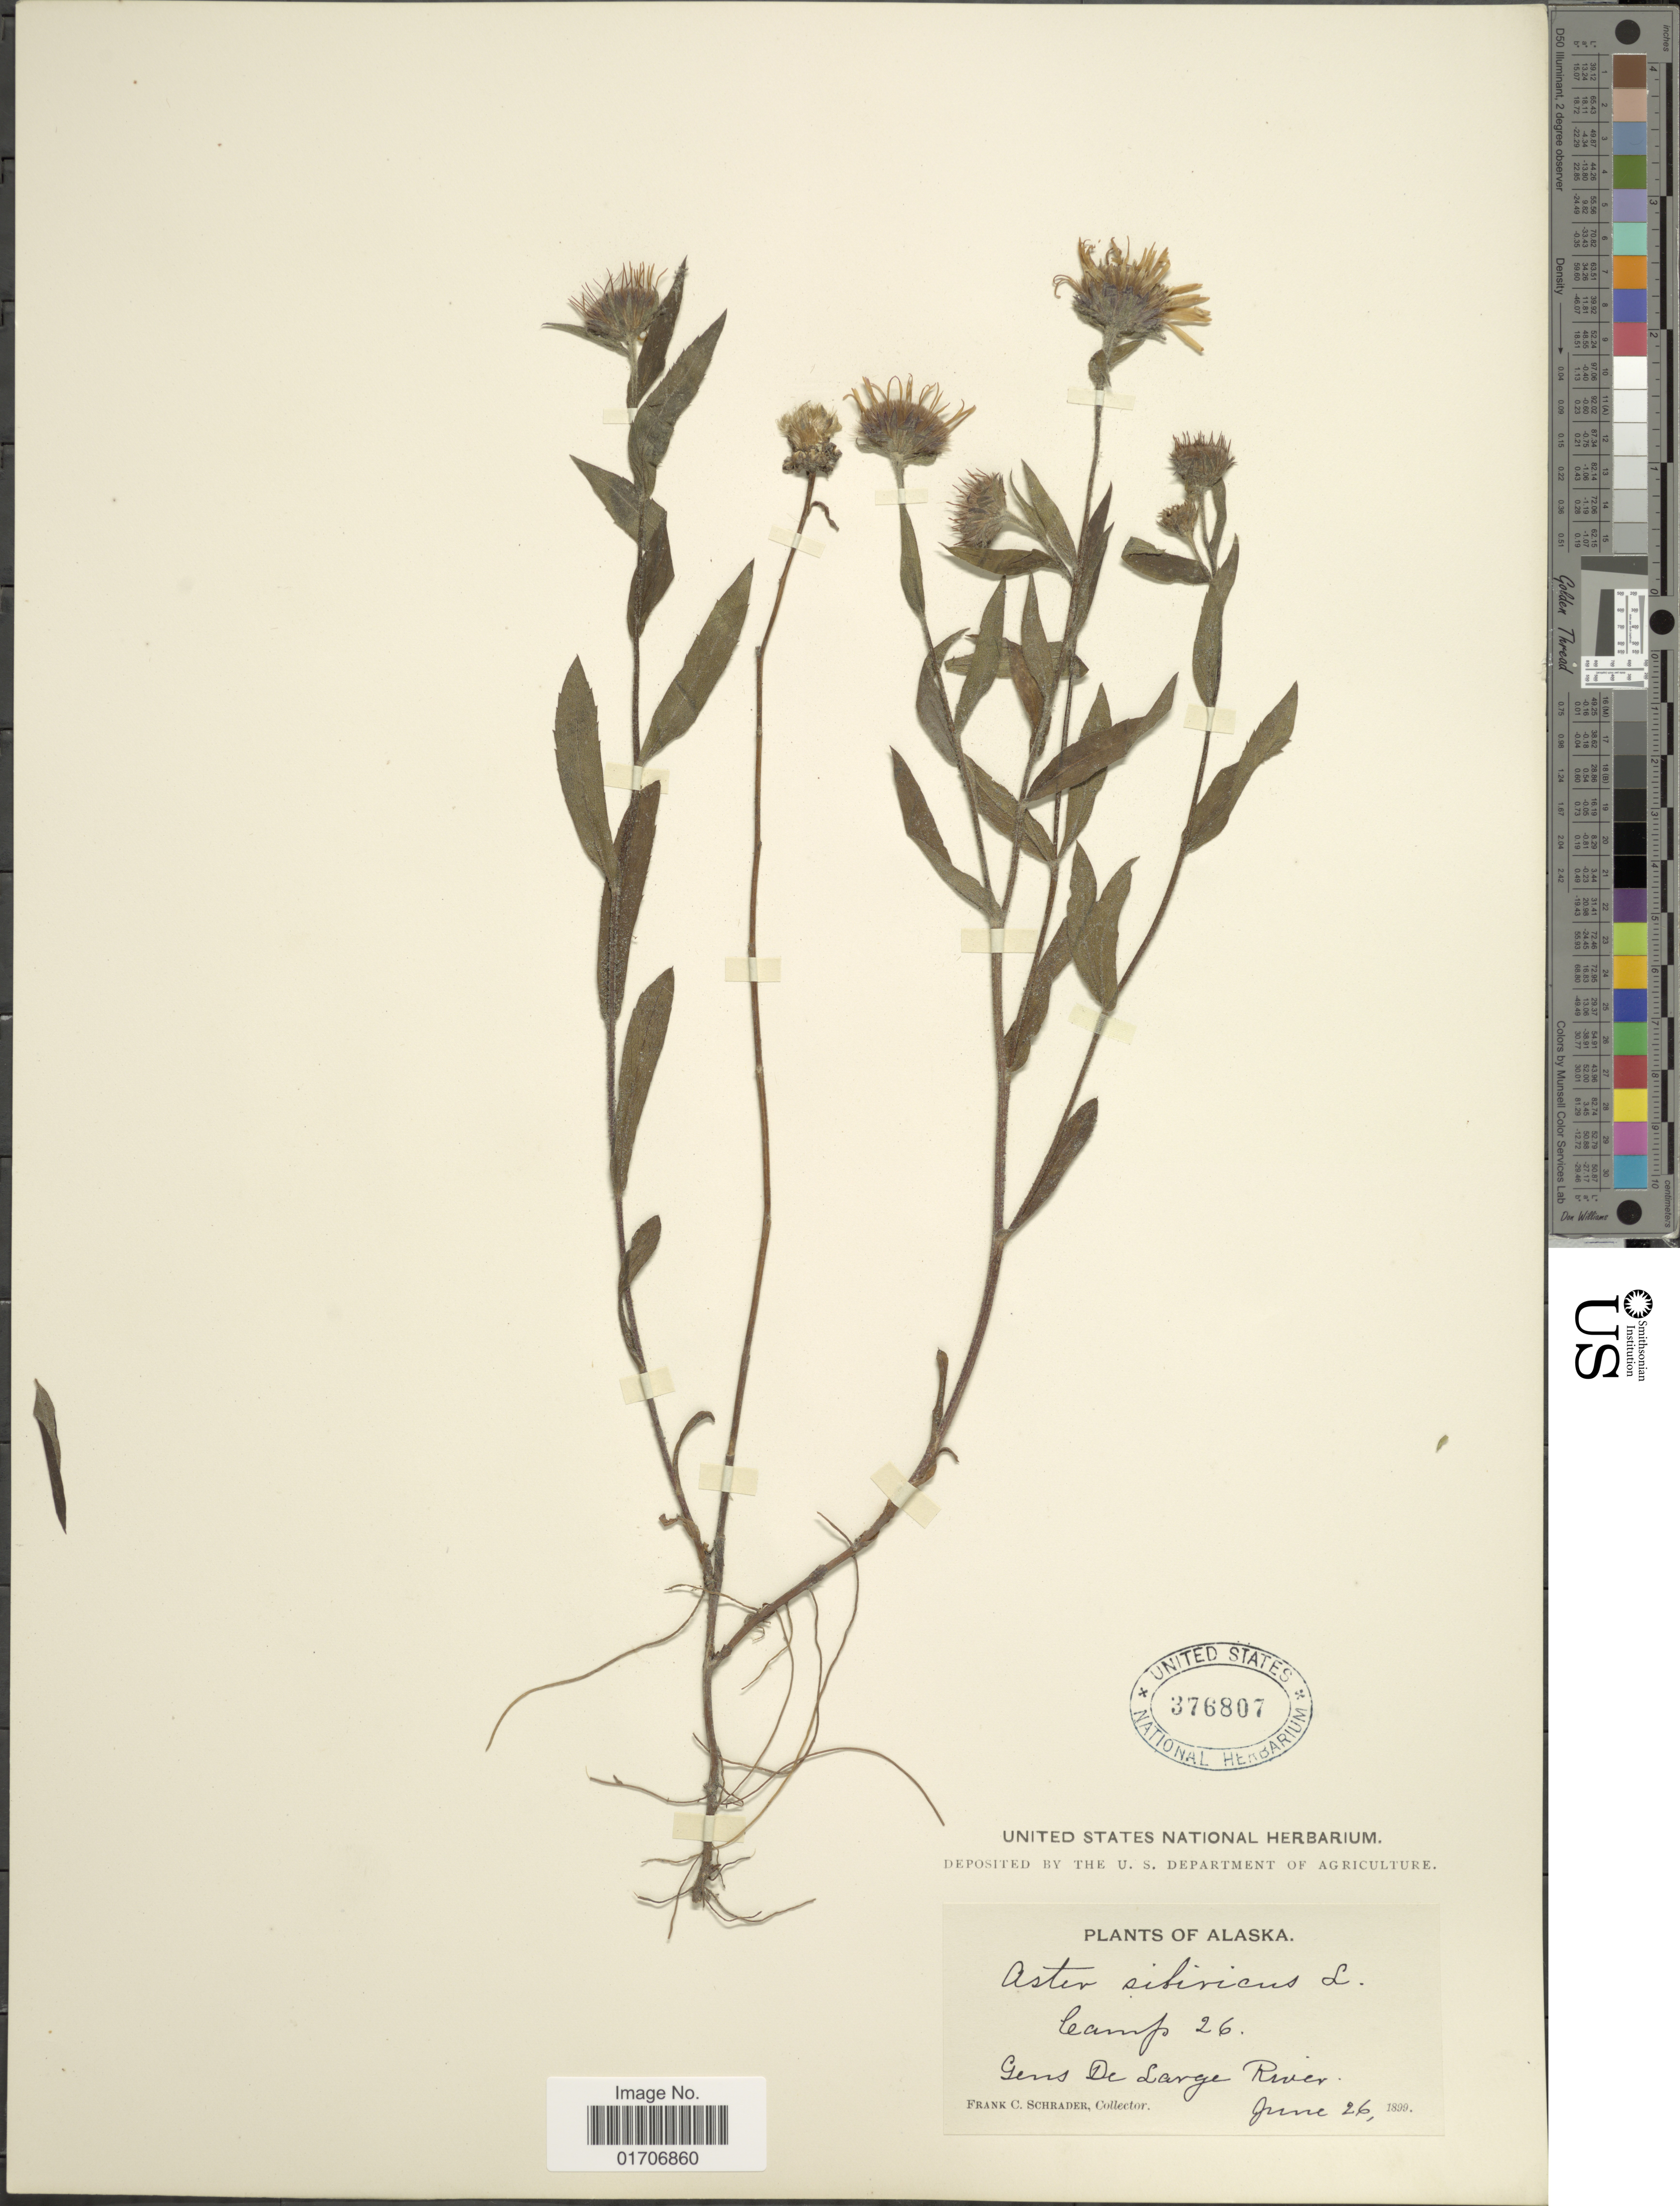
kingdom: Plantae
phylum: Tracheophyta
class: Magnoliopsida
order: Asterales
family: Asteraceae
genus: Eurybia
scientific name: Eurybia sibirica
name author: (L.) G.L. Nesom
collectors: F. C. Schrader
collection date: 1899-06-26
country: United States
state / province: Alaska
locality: Camp 26. Gens De Large River.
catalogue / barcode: US 376807